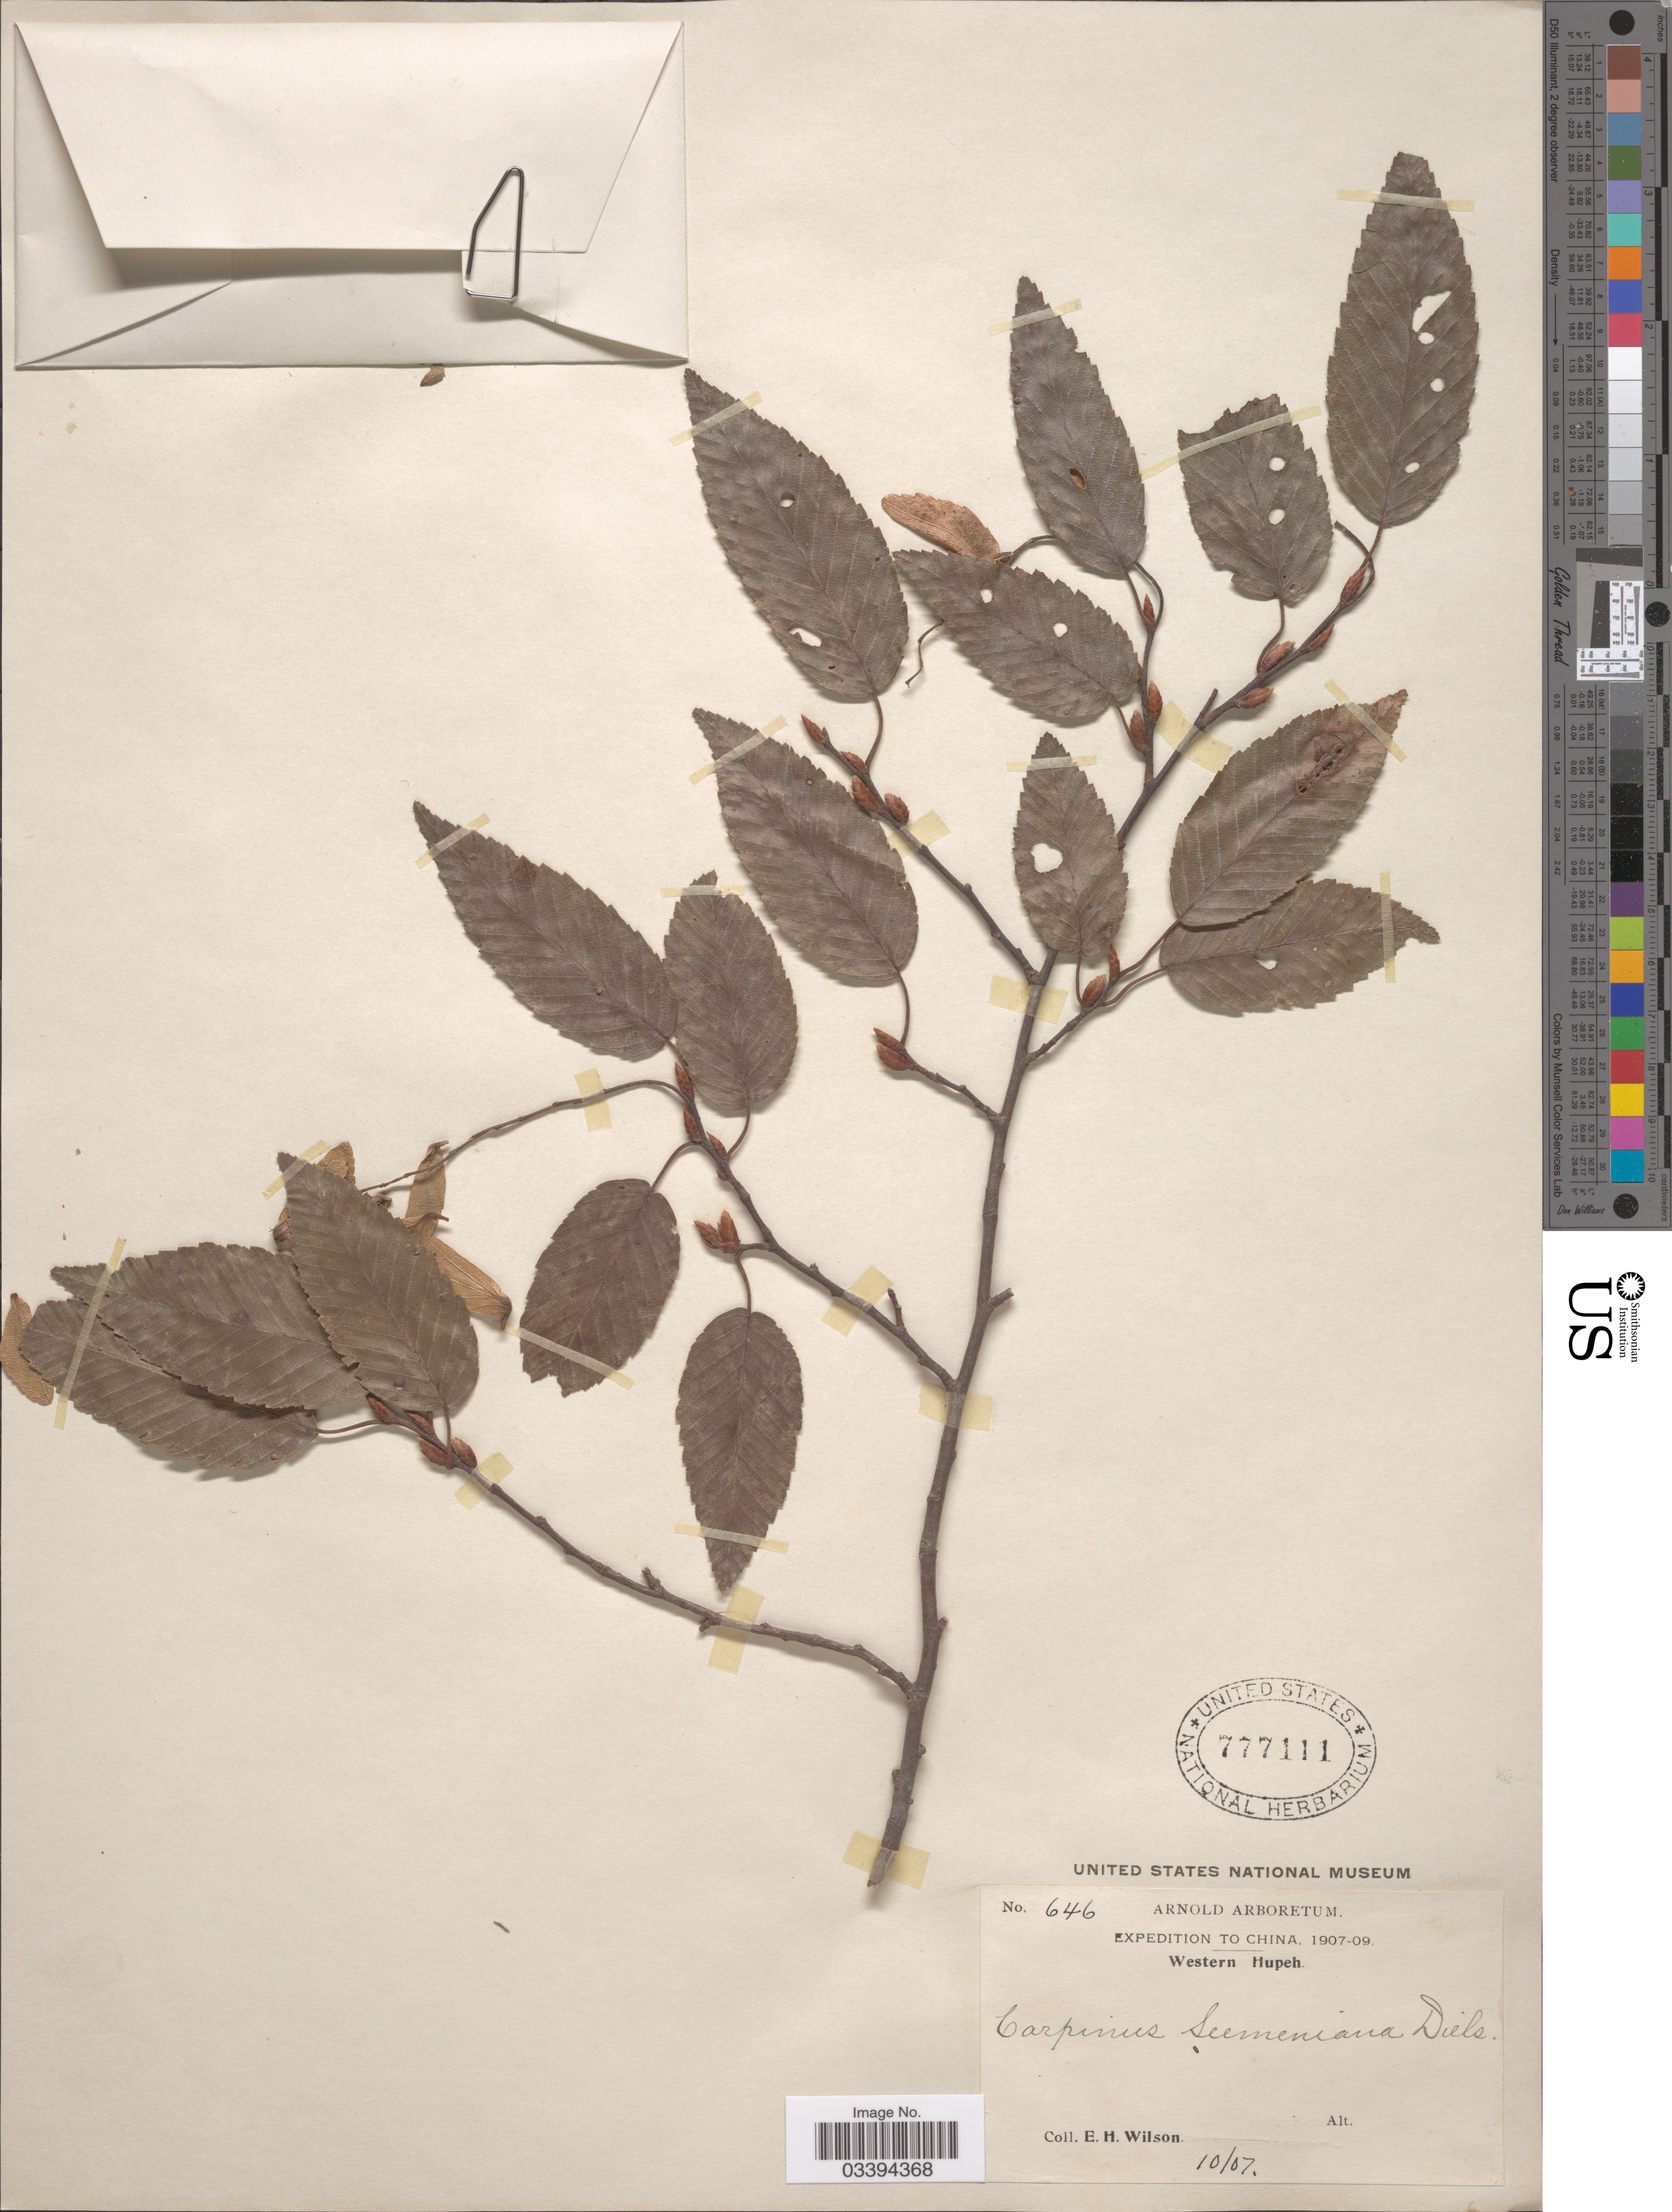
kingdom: Plantae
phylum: Tracheophyta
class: Magnoliopsida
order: Fagales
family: Betulaceae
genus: Carpinus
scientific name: Carpinus seemeniana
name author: Diels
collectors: E. Wilson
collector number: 646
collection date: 1907-10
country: China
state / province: Hubei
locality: Western Hupeh.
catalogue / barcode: US 777111